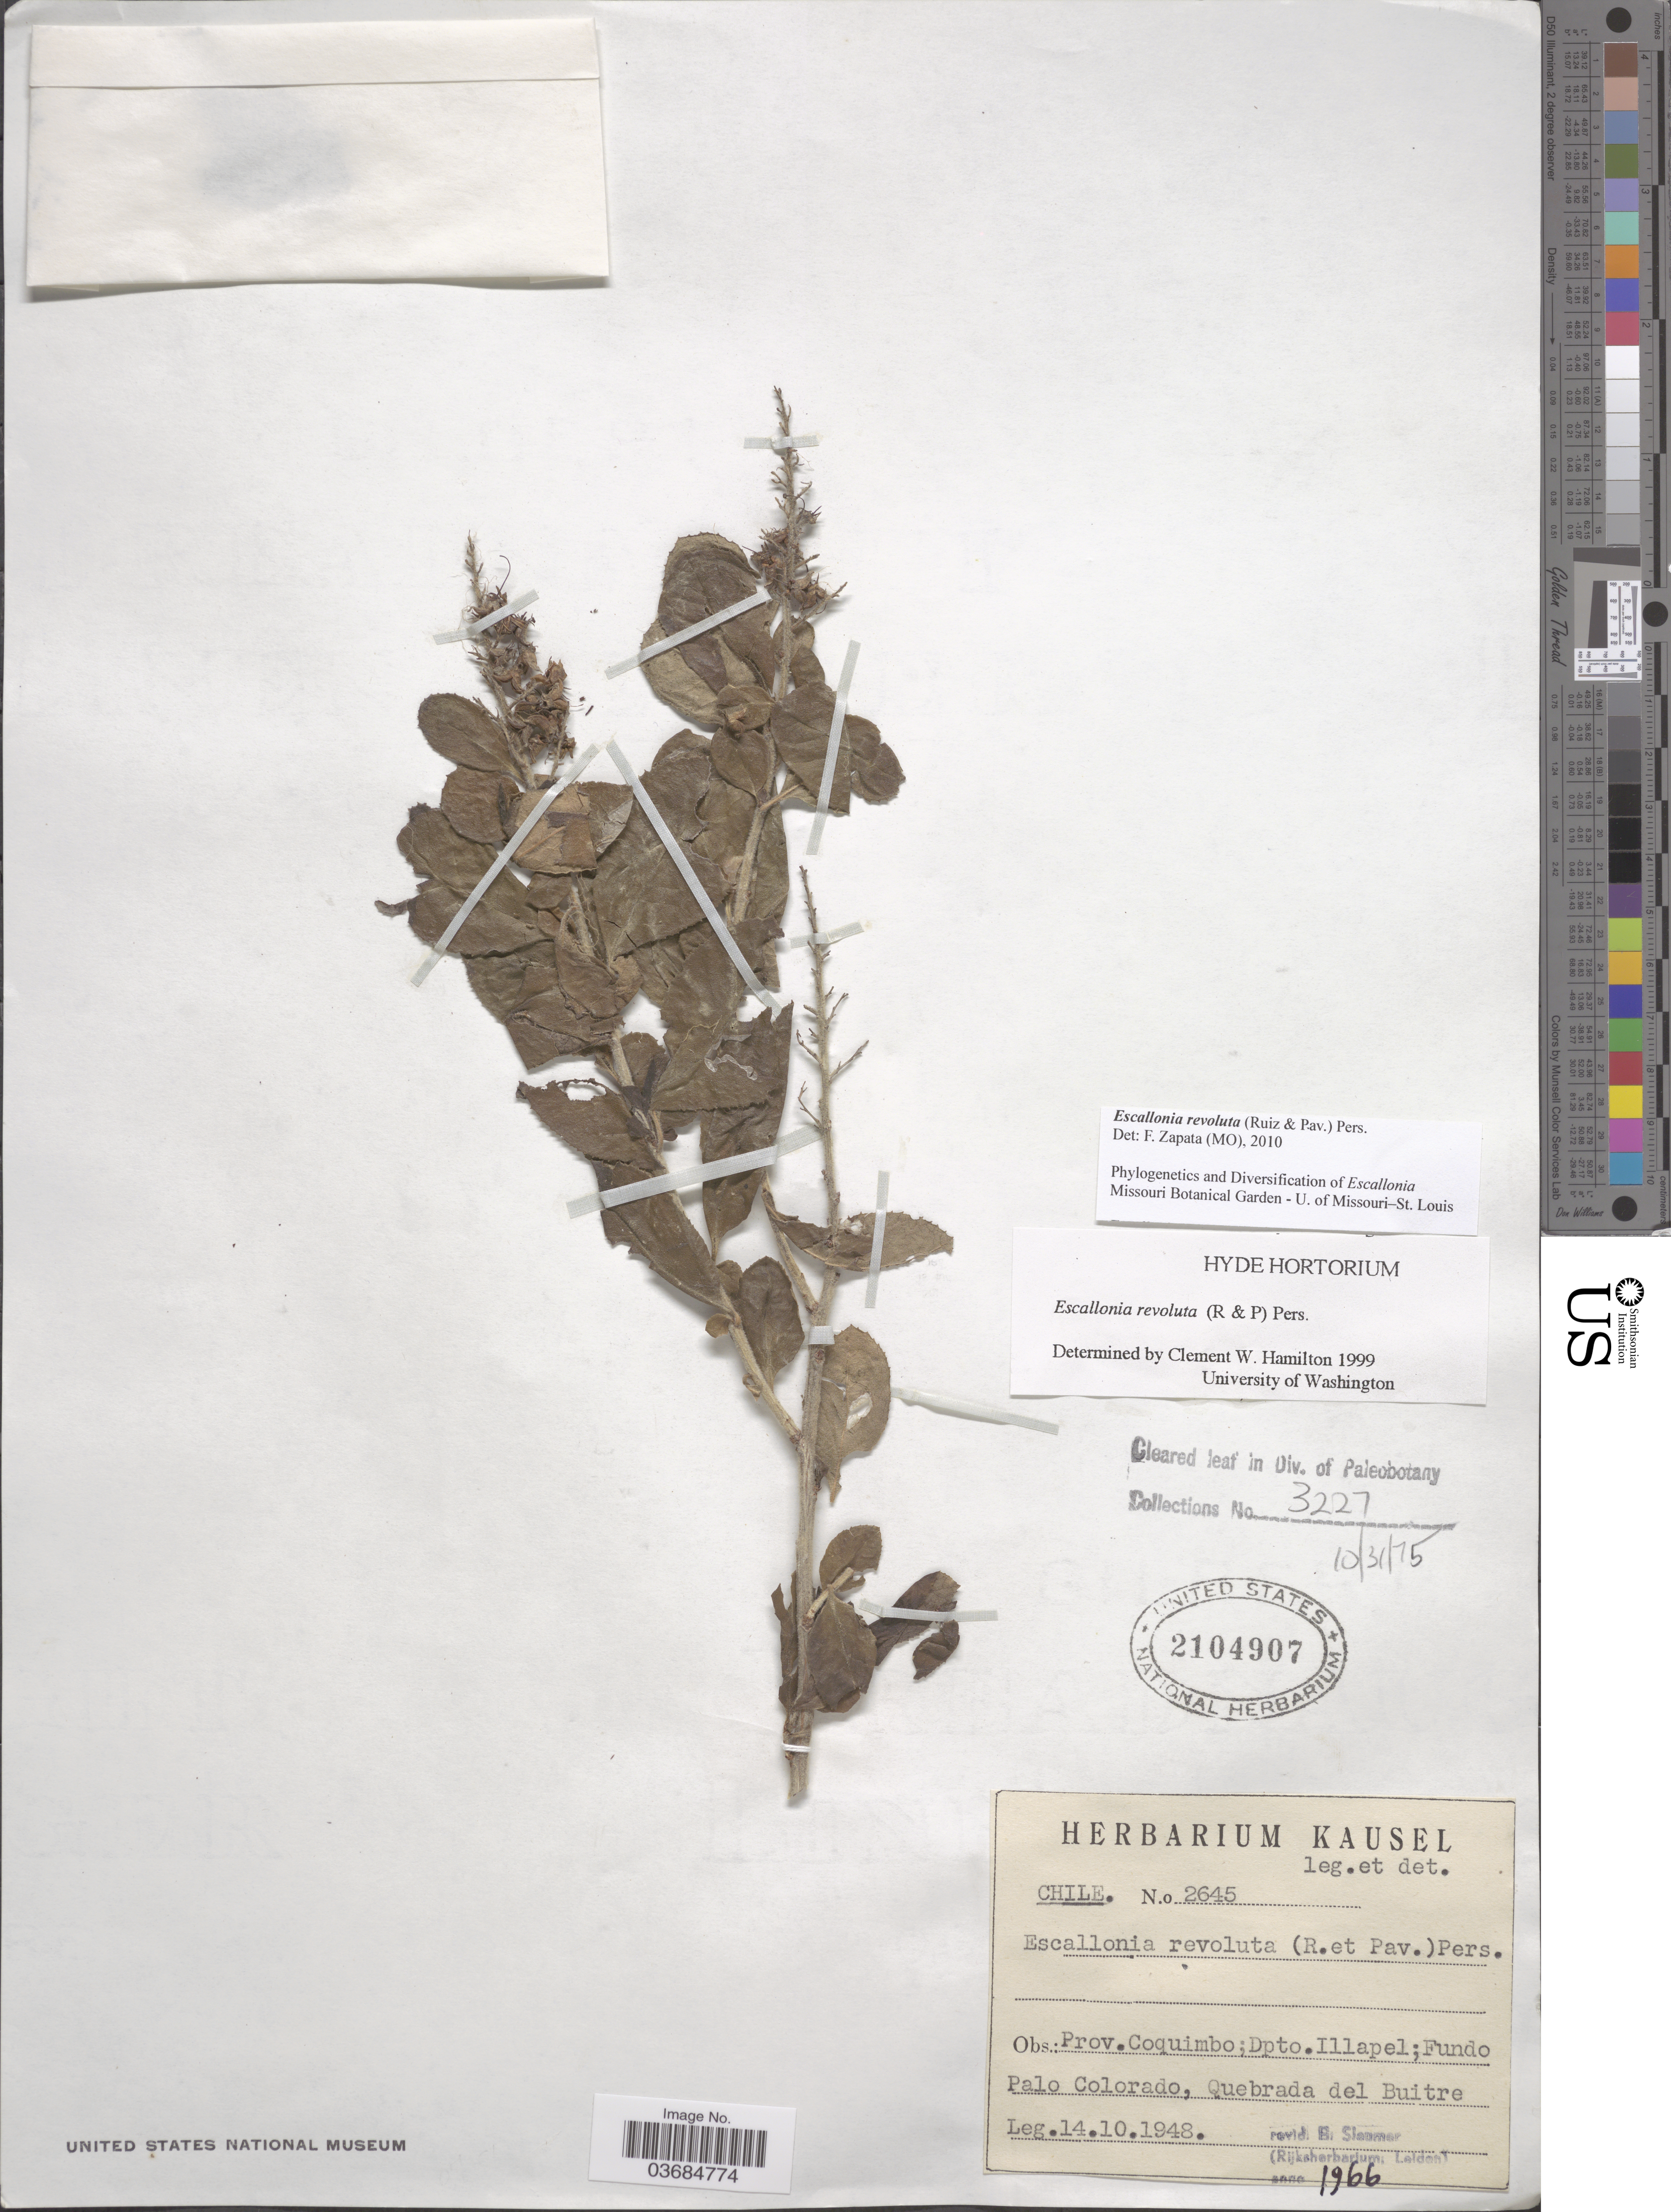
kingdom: Plantae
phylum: Tracheophyta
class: Magnoliopsida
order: Escalloniales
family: Escalloniaceae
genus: Escallonia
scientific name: Escallonia revoluta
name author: (Ruiz & Pav.) Pers.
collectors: Ex herb. Kausel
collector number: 2645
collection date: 1948-10-14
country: Chile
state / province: Coquimbo (IV)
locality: Prov. Coquimbo; Dpto. Illapel; Fundo Palo Colorado, Quebrada del Buitre.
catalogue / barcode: US 2104907